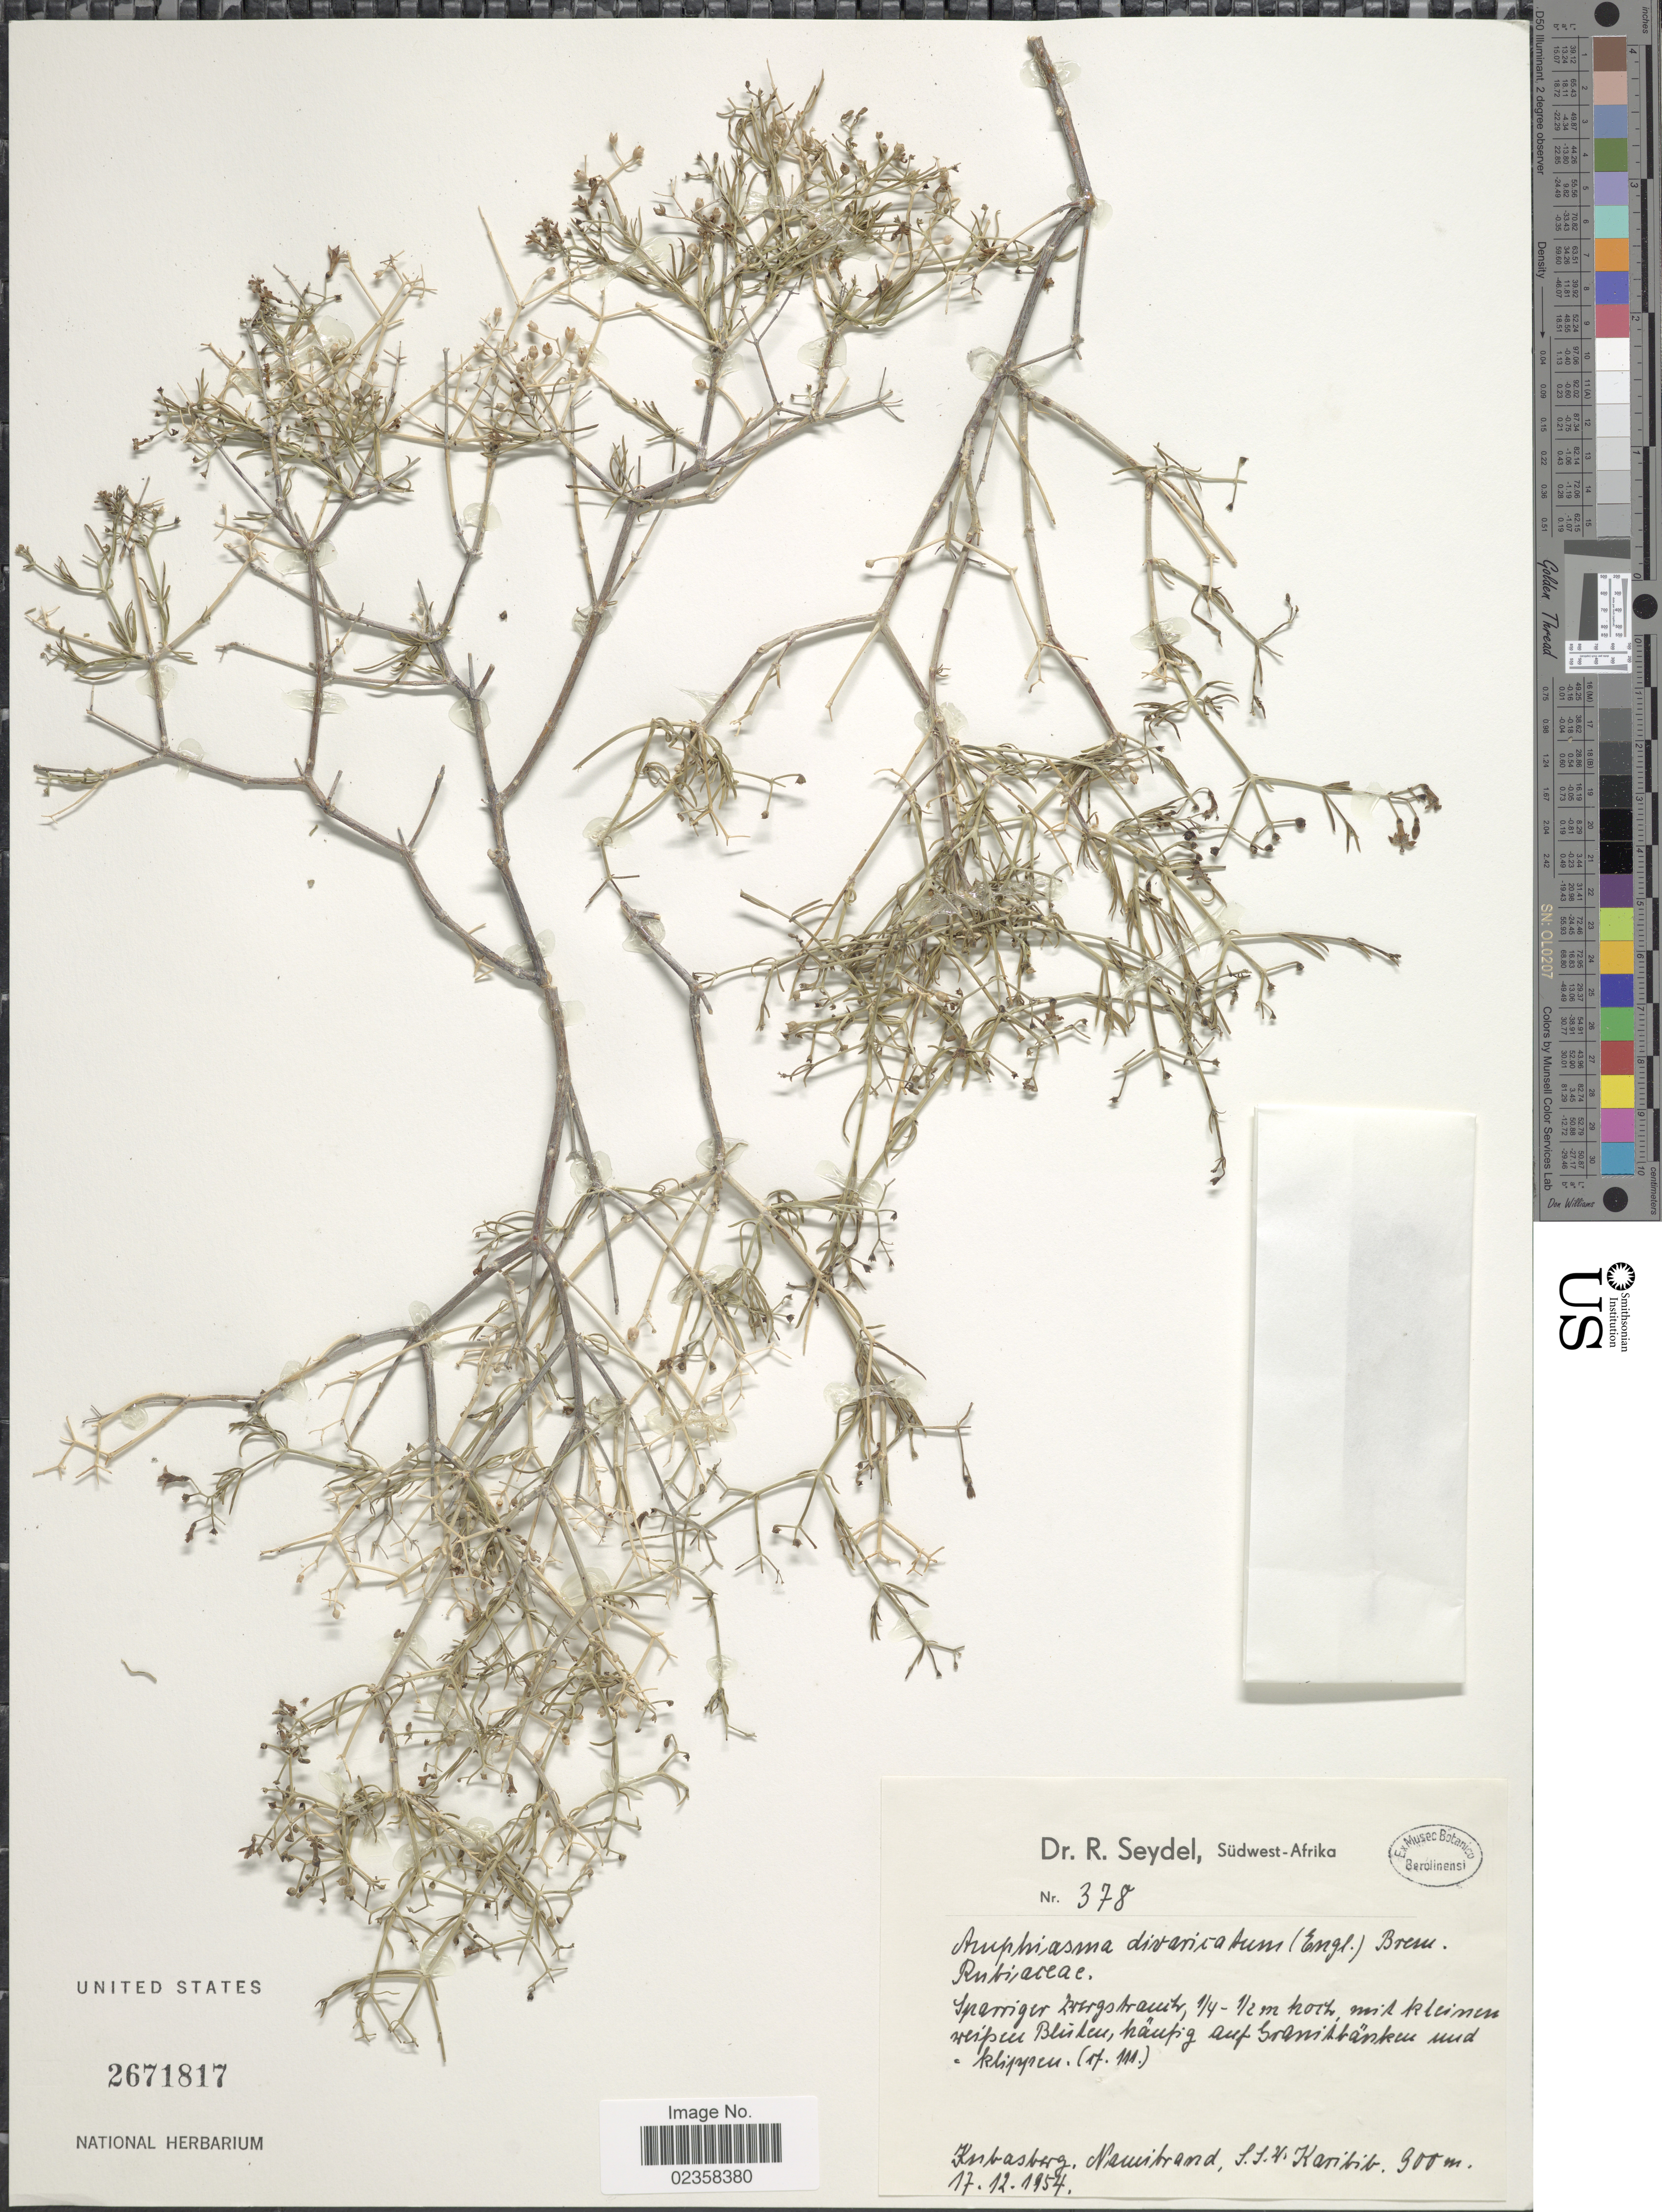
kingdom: Plantae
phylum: Tracheophyta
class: Magnoliopsida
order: Gentianales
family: Rubiaceae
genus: Amphiasma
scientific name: Amphiasma divaricatum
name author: (Engl.) Bremek.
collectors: R. Seydel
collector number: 378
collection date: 1954-12-17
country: Namibia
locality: Sudwest Afrika, Kubasberg, Namibrand, S.S.W. Karibib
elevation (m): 300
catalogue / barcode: US 671817